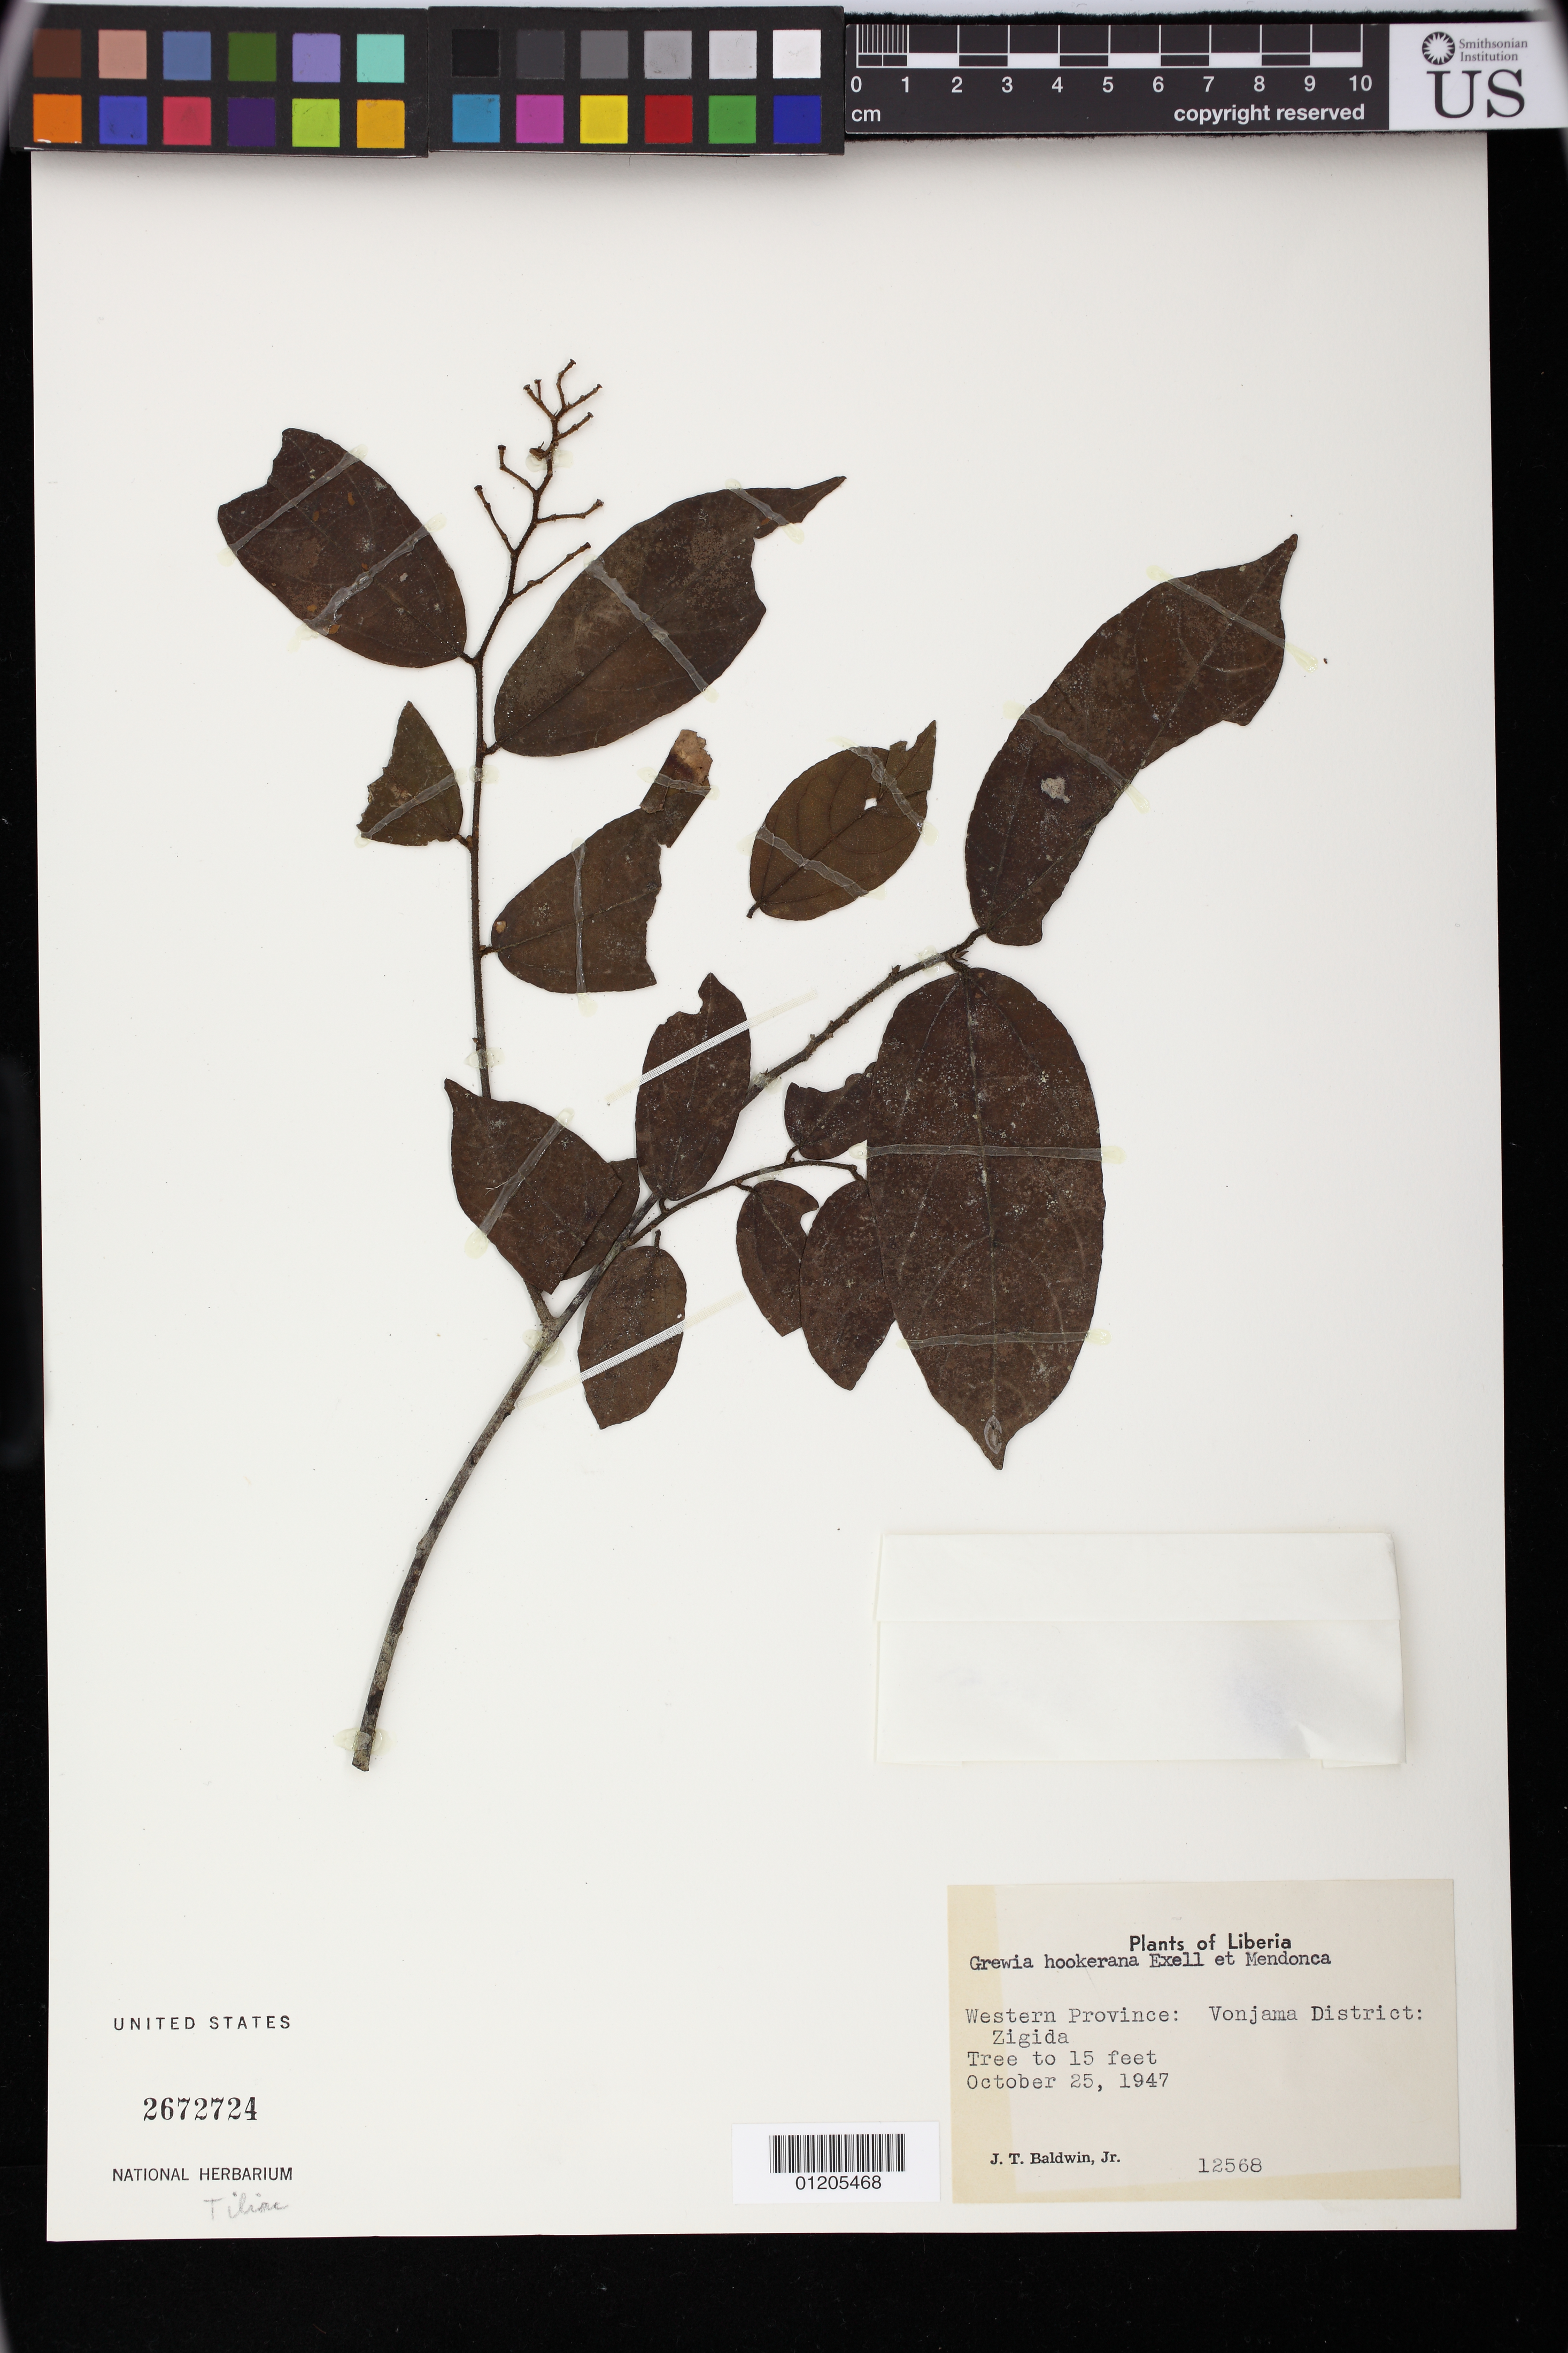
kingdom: Plantae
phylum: Tracheophyta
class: Magnoliopsida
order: Malvales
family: Malvaceae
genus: Microcos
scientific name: Microcos africana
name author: (Hook. f.) Burret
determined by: Dorr, L. J., (BOT), Smithsonian Institution - National Museum of Natural History (UNITED STATES)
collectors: J. T. Baldwin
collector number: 12568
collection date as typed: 25 Oct 1947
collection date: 1947-10-25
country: Liberia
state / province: Lofa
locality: Western Province: Vonjama District: Zigida.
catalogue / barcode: US 2672724